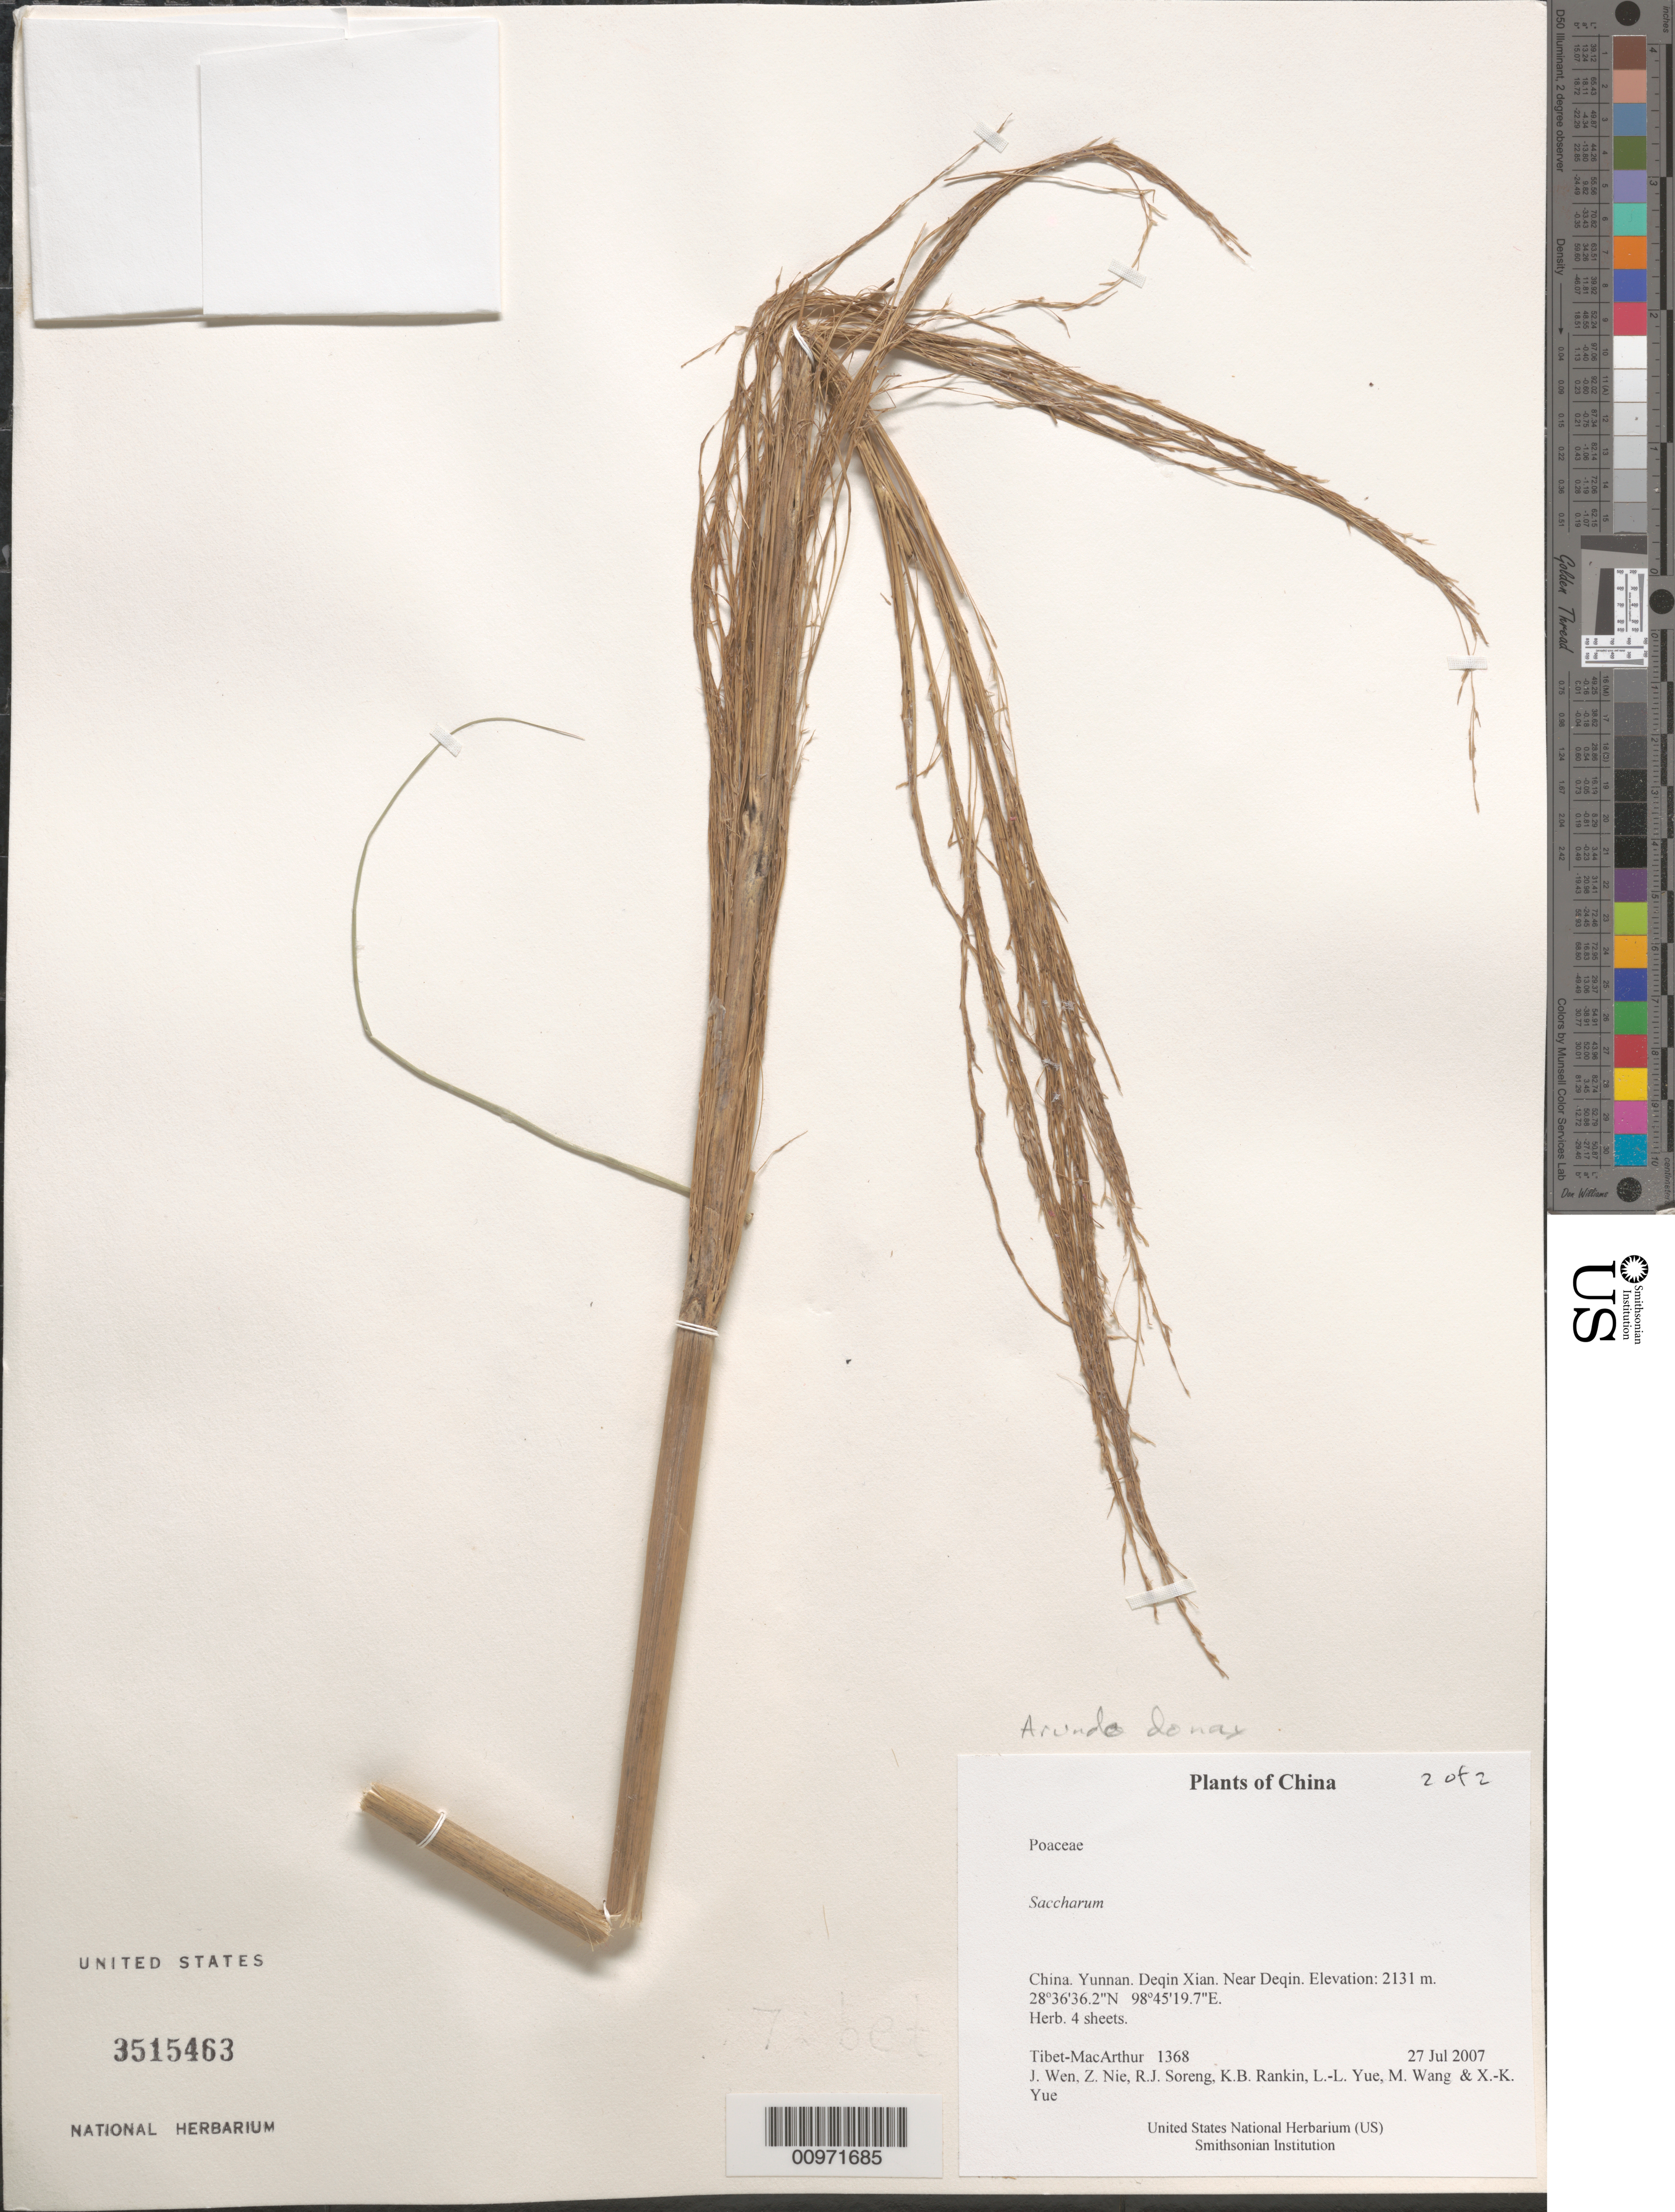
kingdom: Plantae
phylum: Tracheophyta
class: Liliopsida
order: Poales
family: Poaceae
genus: Arundo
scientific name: Arundo donax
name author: L.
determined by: Soreng, Robert J., Research Associate (BOT), Smithsonian Institution - National Museum of Natural History (UNITED STATES)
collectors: Tibet-MacArthur, J. Wen, Z. Nie, R. J. Soreng, K. Rankin, L. Yue, M. Wang & X. Yue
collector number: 1368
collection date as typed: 27 Jul 2007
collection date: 2007-07-27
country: China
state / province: Yunnan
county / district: Deqin Xian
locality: Near Deqin.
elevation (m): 2131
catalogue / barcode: US 3515463